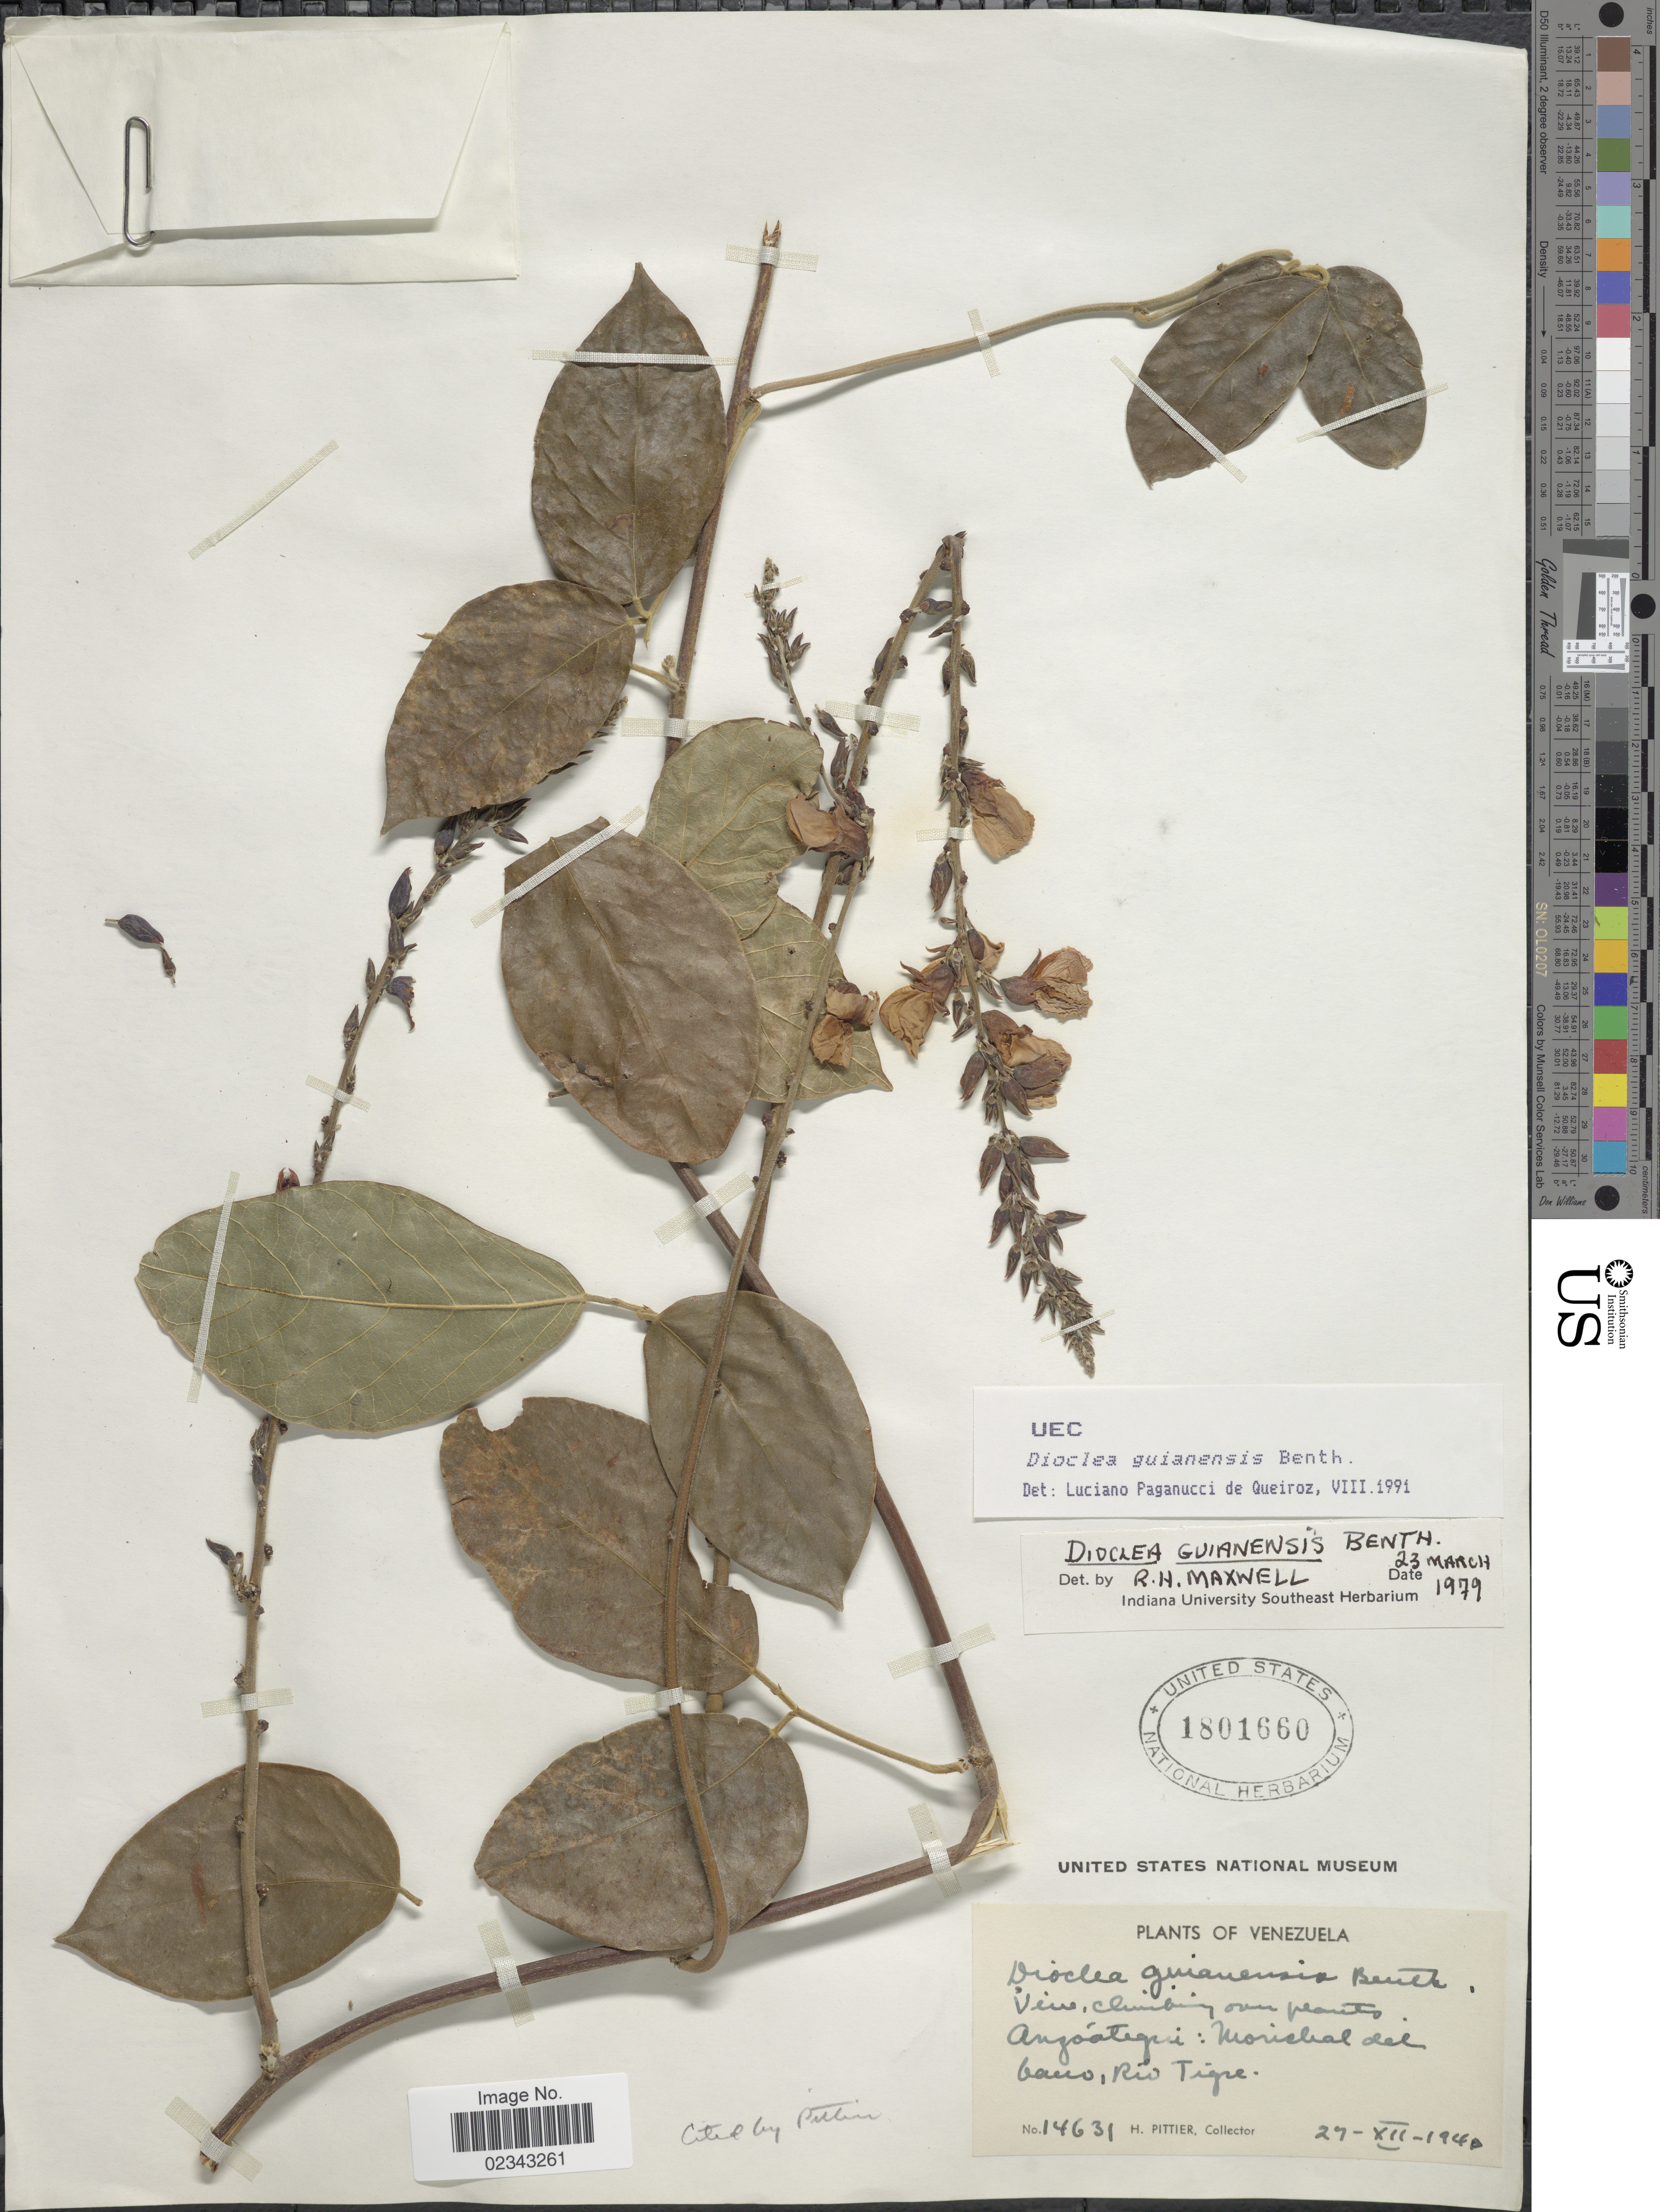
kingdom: Plantae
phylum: Tracheophyta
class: Magnoliopsida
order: Fabales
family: Fabaceae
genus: Dioclea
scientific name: Dioclea guianensis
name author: Benth.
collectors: H. F. Pittier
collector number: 14631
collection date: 1940-12-27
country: Venezuela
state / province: Anzoategui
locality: Morichal del bano, Rio Tigre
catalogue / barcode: US 1801660